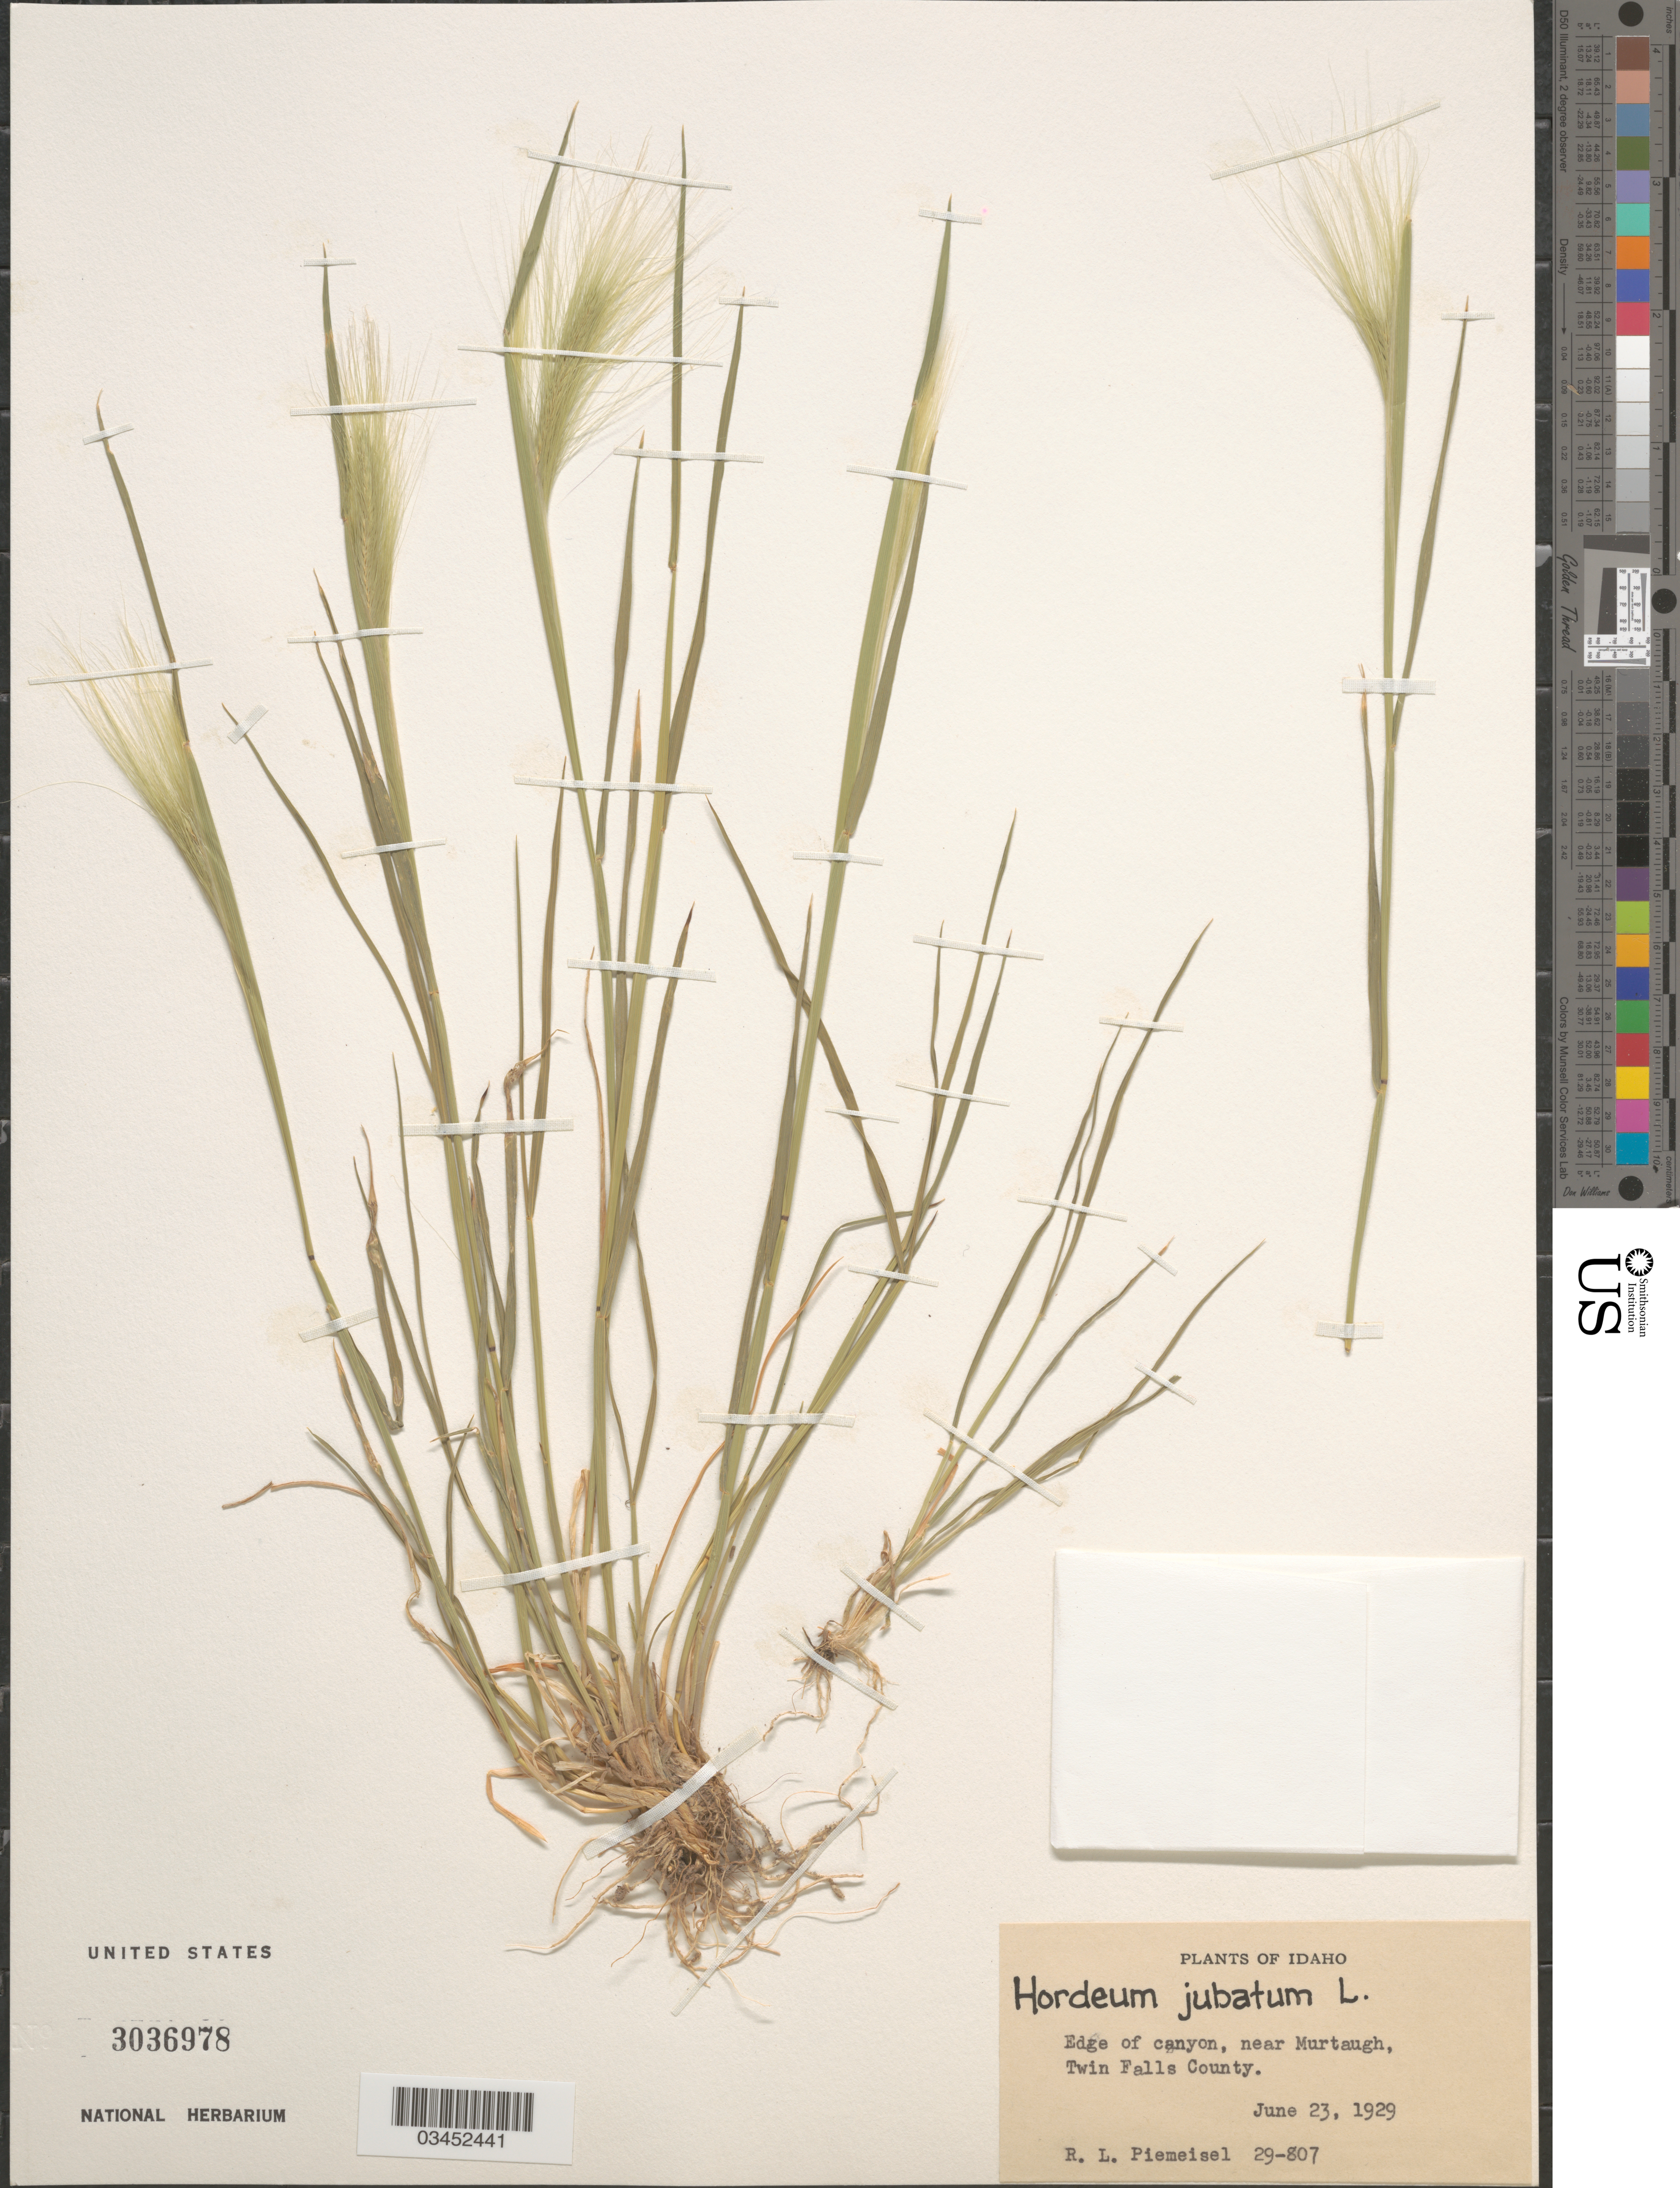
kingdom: Plantae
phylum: Tracheophyta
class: Liliopsida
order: Poales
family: Poaceae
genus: Hordeum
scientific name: Hordeum jubatum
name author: L.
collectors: R. L. Piemeisel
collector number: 29-807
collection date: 1929-06-23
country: United States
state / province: Idaho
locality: Edge of canyon, near Murtaugh, Twin Falls County.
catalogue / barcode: US 3036978